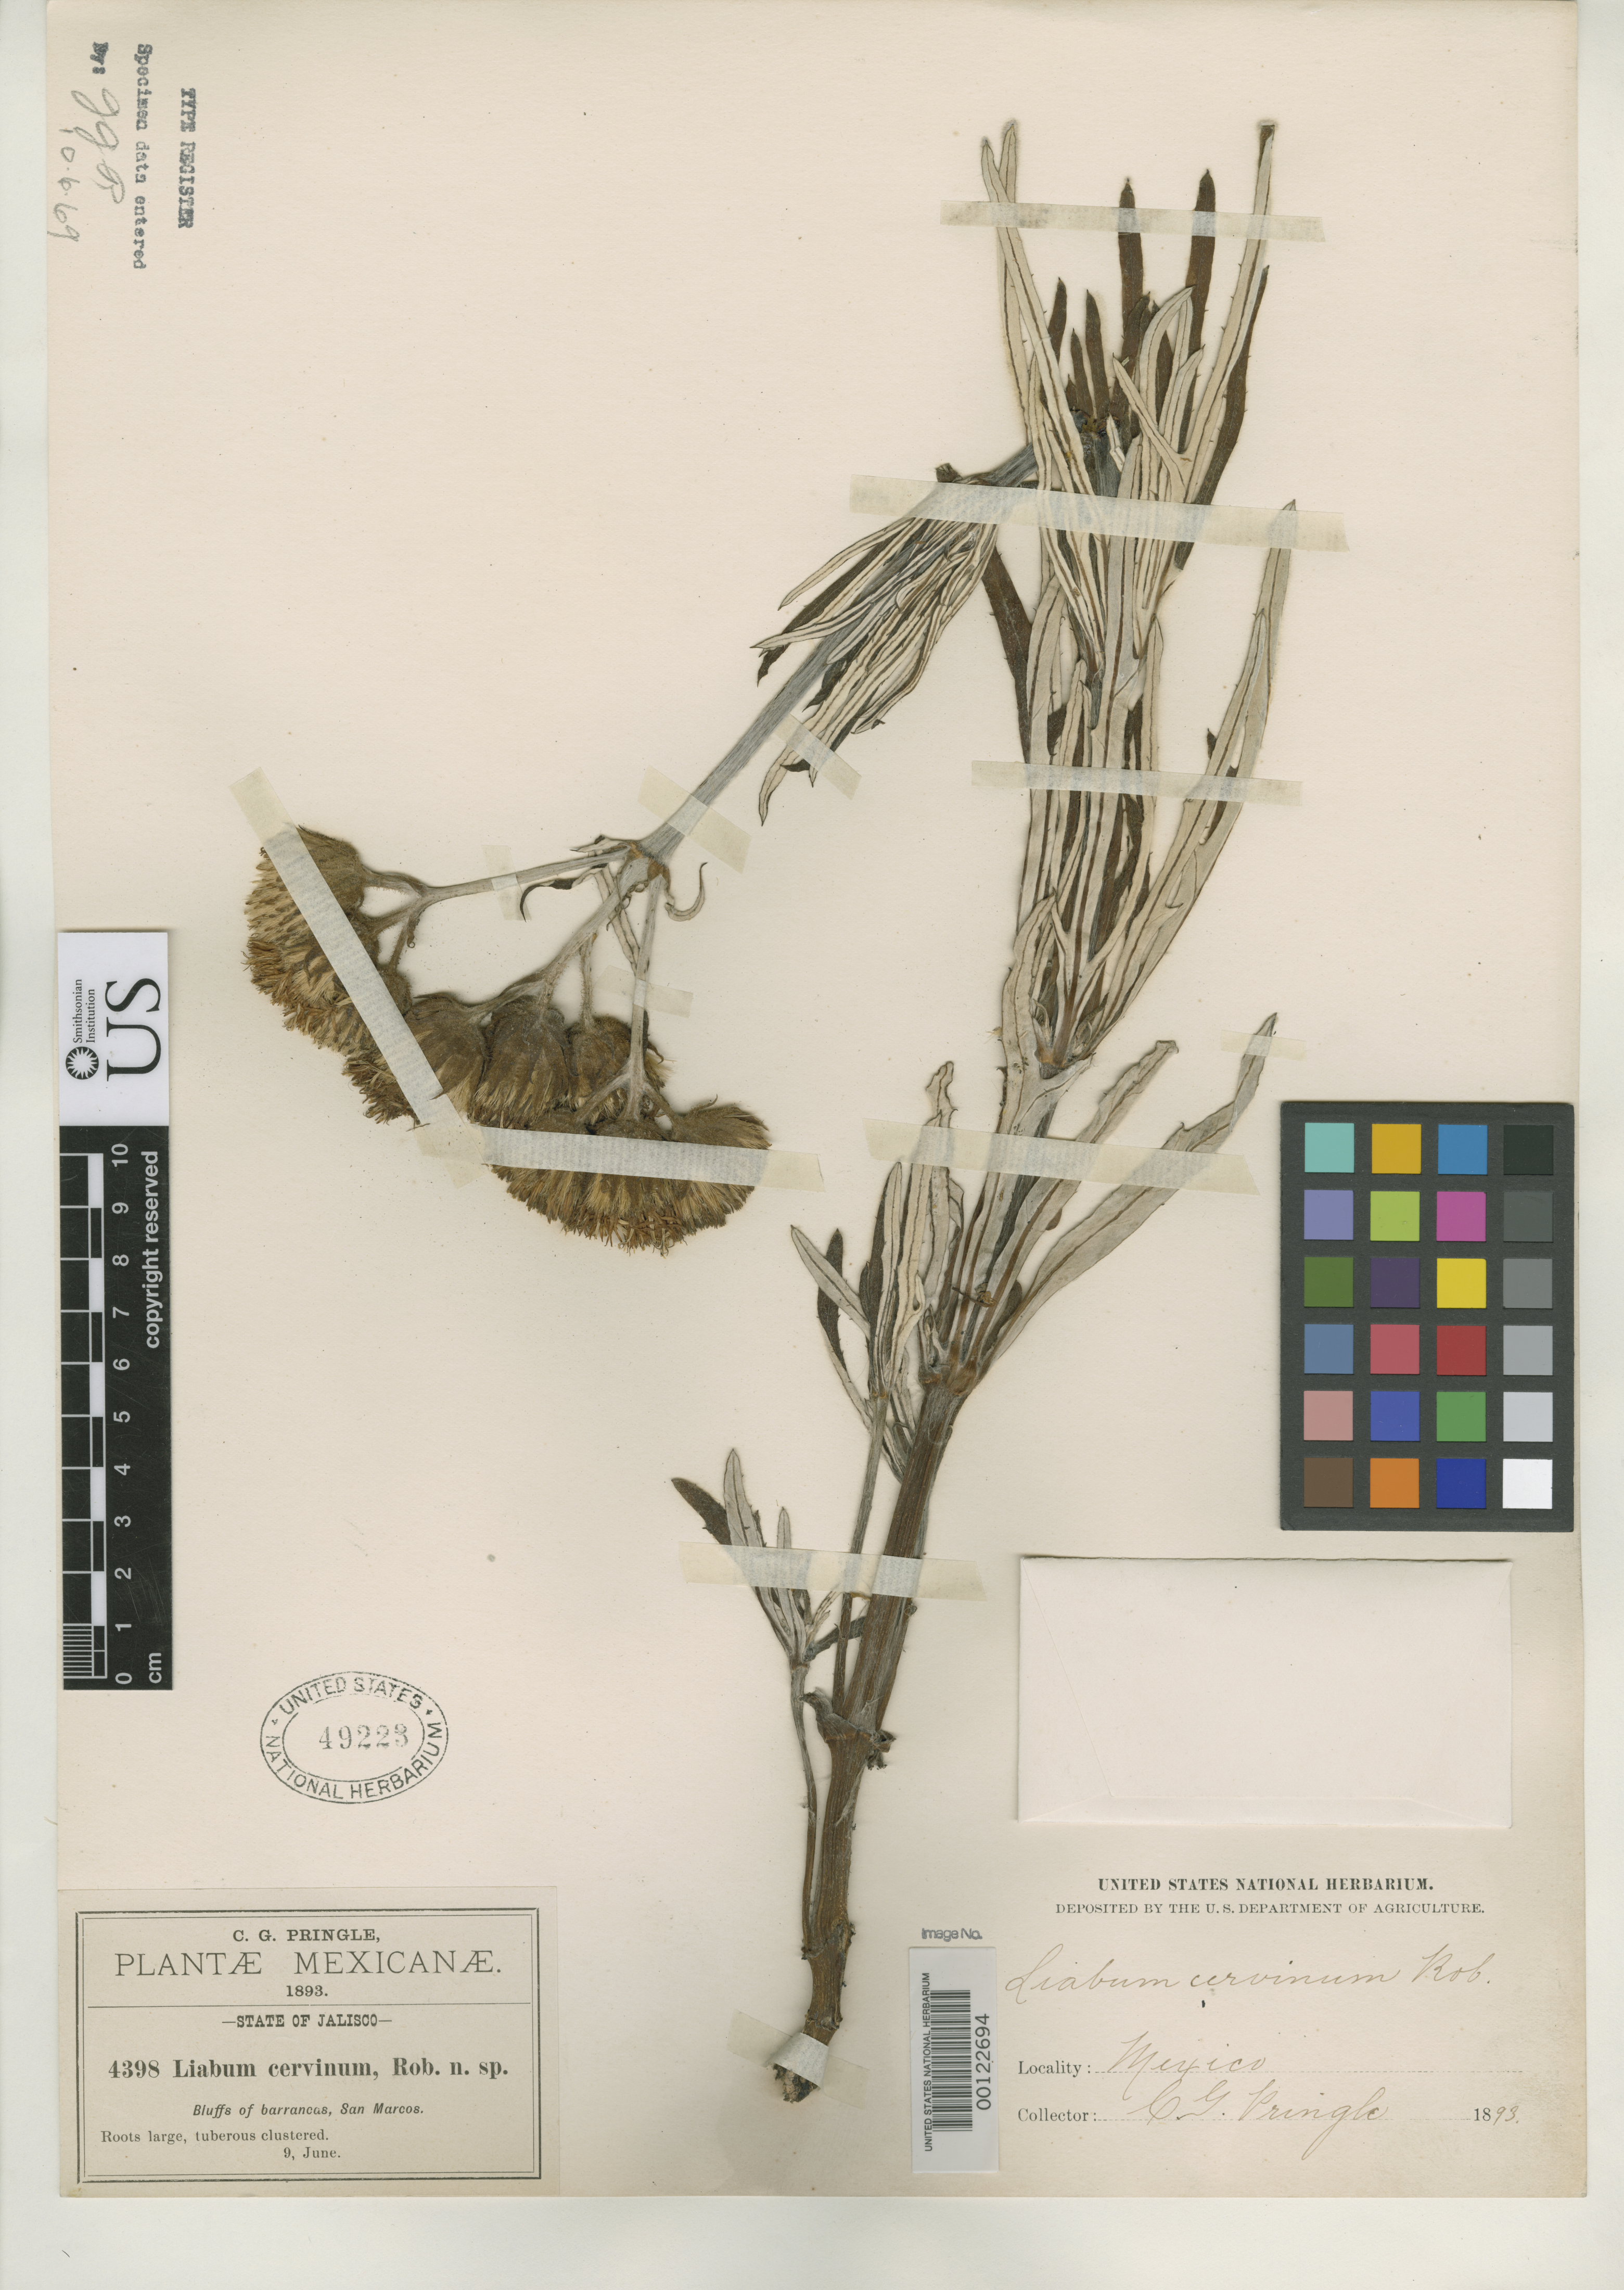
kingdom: Plantae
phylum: Tracheophyta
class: Magnoliopsida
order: Asterales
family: Asteraceae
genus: Liabum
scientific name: Liabum cervinum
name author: B.L. Rob.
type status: Isotype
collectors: C. G. Pringle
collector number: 4398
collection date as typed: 09 Jun 1893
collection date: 1893-06-09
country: Mexico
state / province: Jalisco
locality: San Marcos.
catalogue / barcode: US 49223